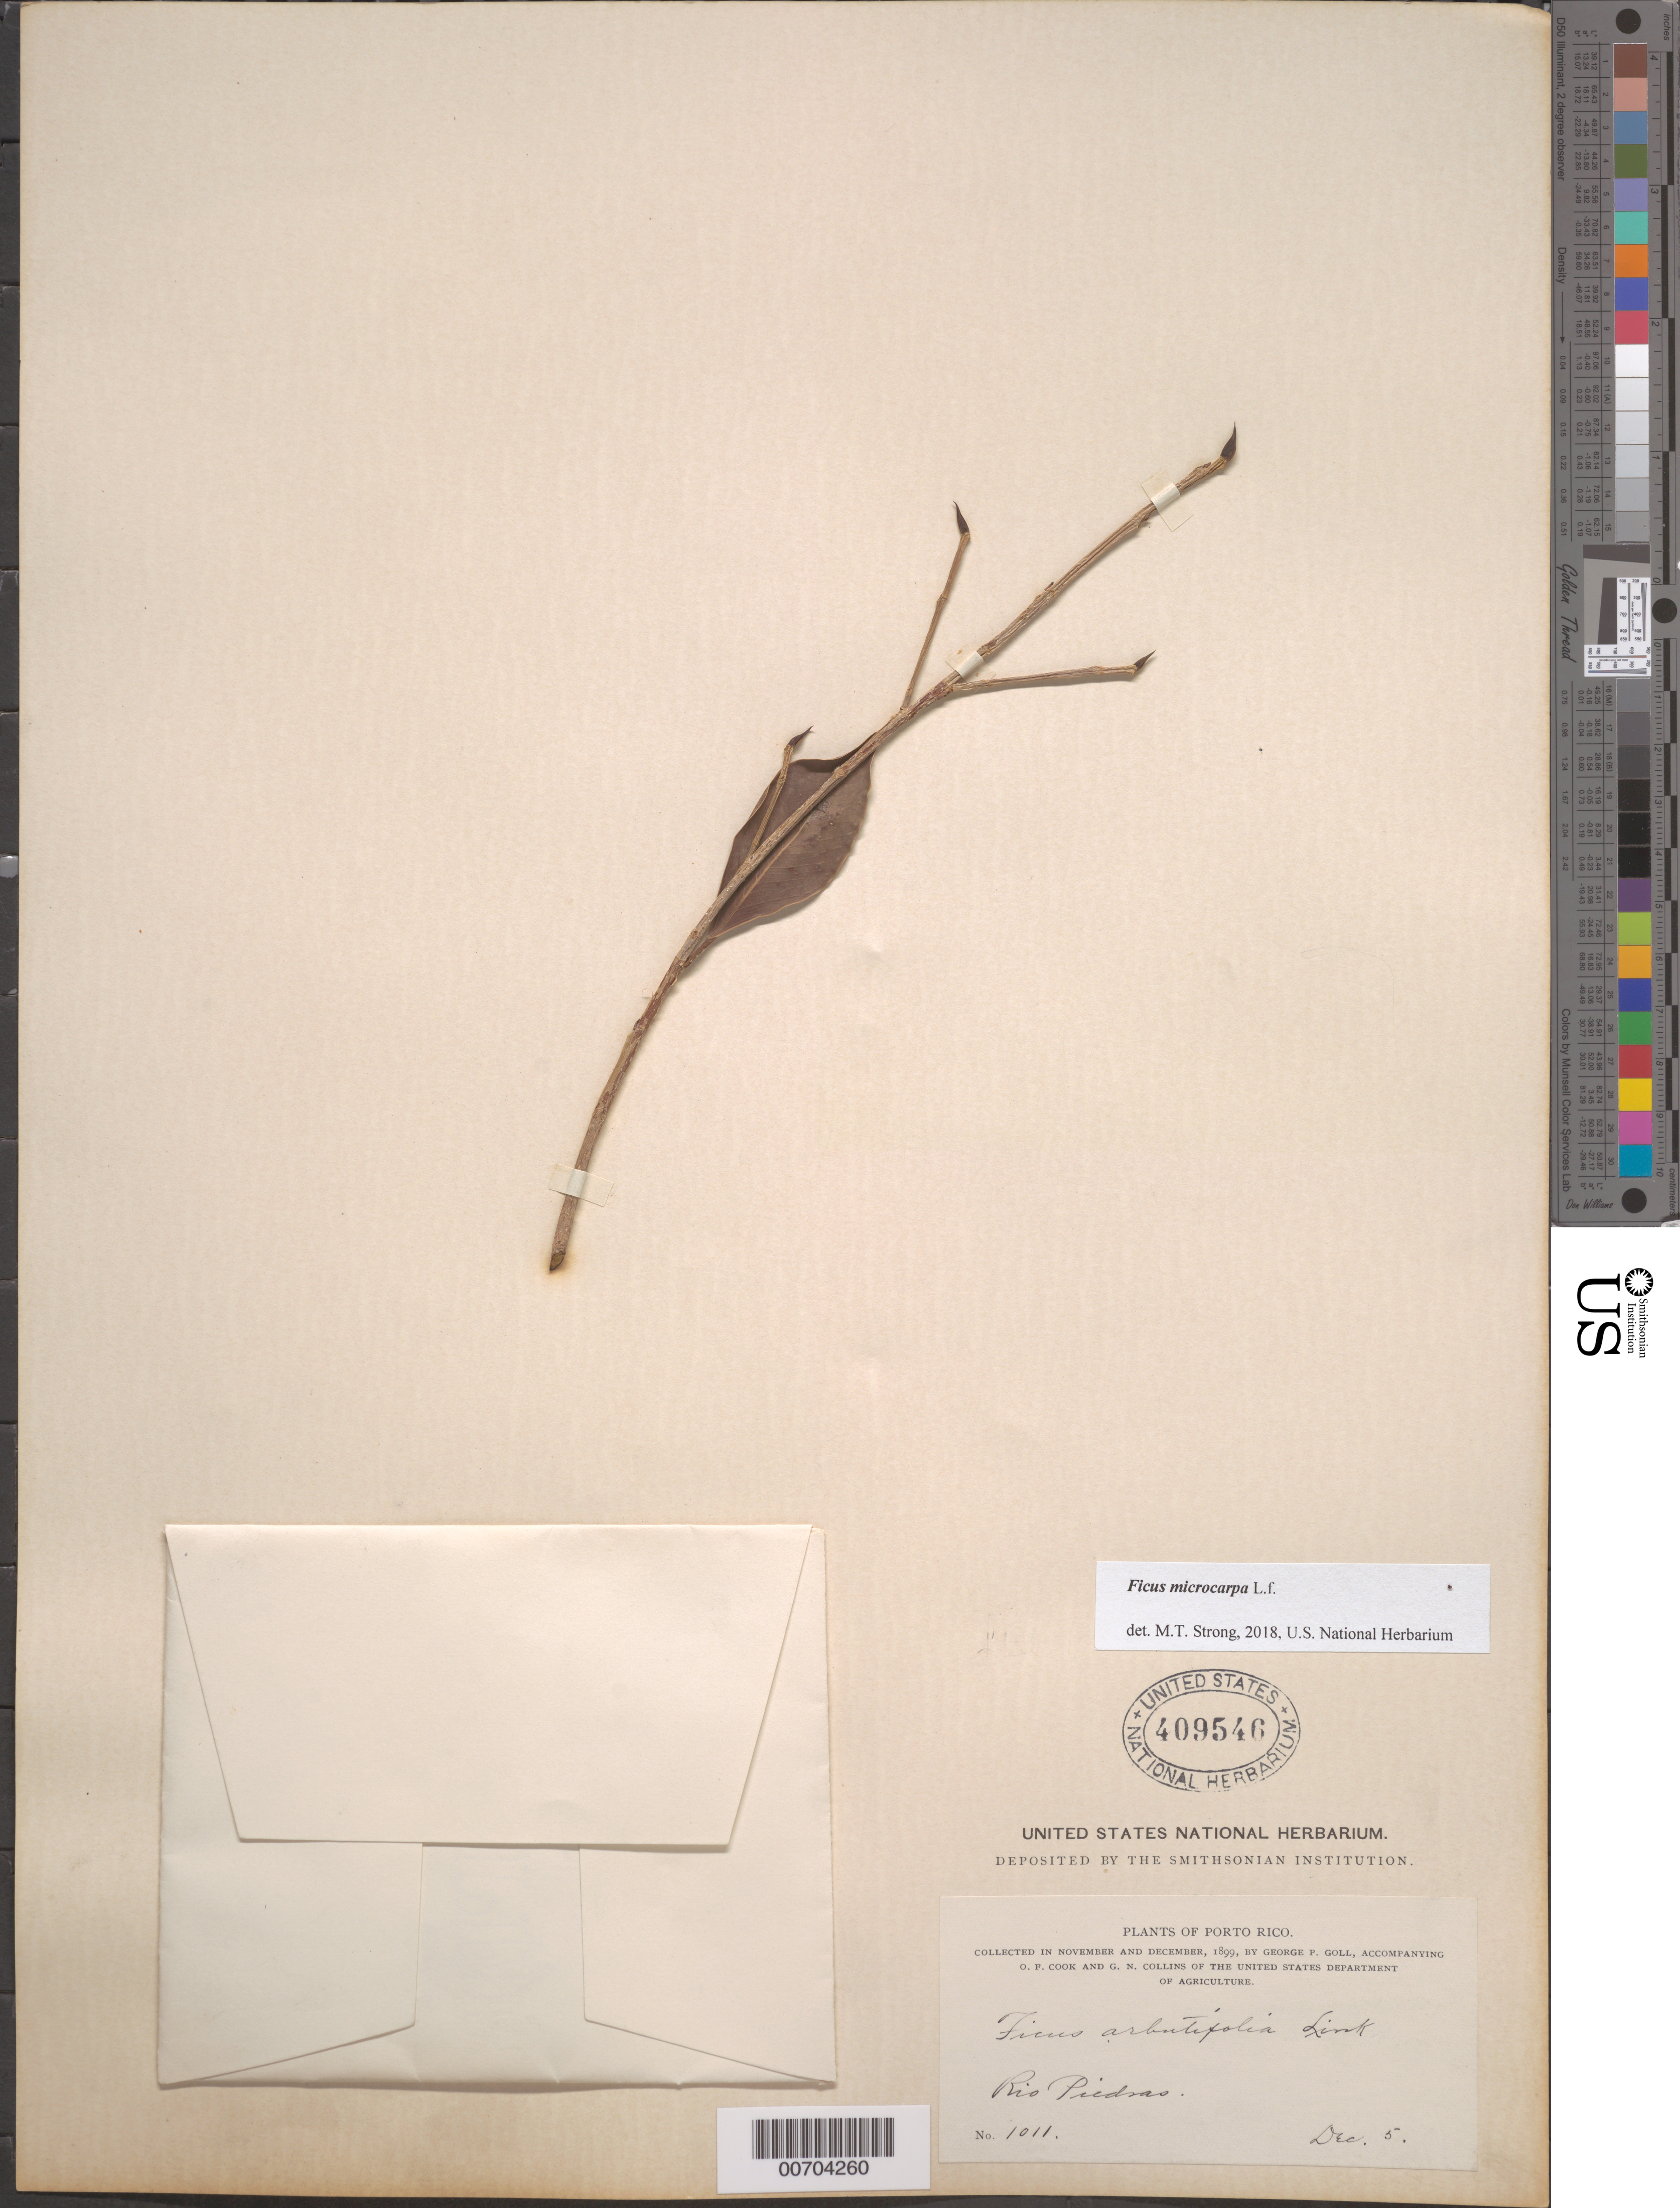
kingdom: Plantae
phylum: Tracheophyta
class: Magnoliopsida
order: Rosales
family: Moraceae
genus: Ficus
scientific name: Ficus microcarpa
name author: L. f.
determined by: Strong, M. T., (US), Smithsonian Institution - National Museum of Natural History (UNITED STATES)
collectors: G. Goll, O. F. Cook & G. Collins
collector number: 1011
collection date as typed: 05 Dec 1899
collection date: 1899-12-05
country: Puerto Rico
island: Greater Antilles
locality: Río Piedras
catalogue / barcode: US 409546